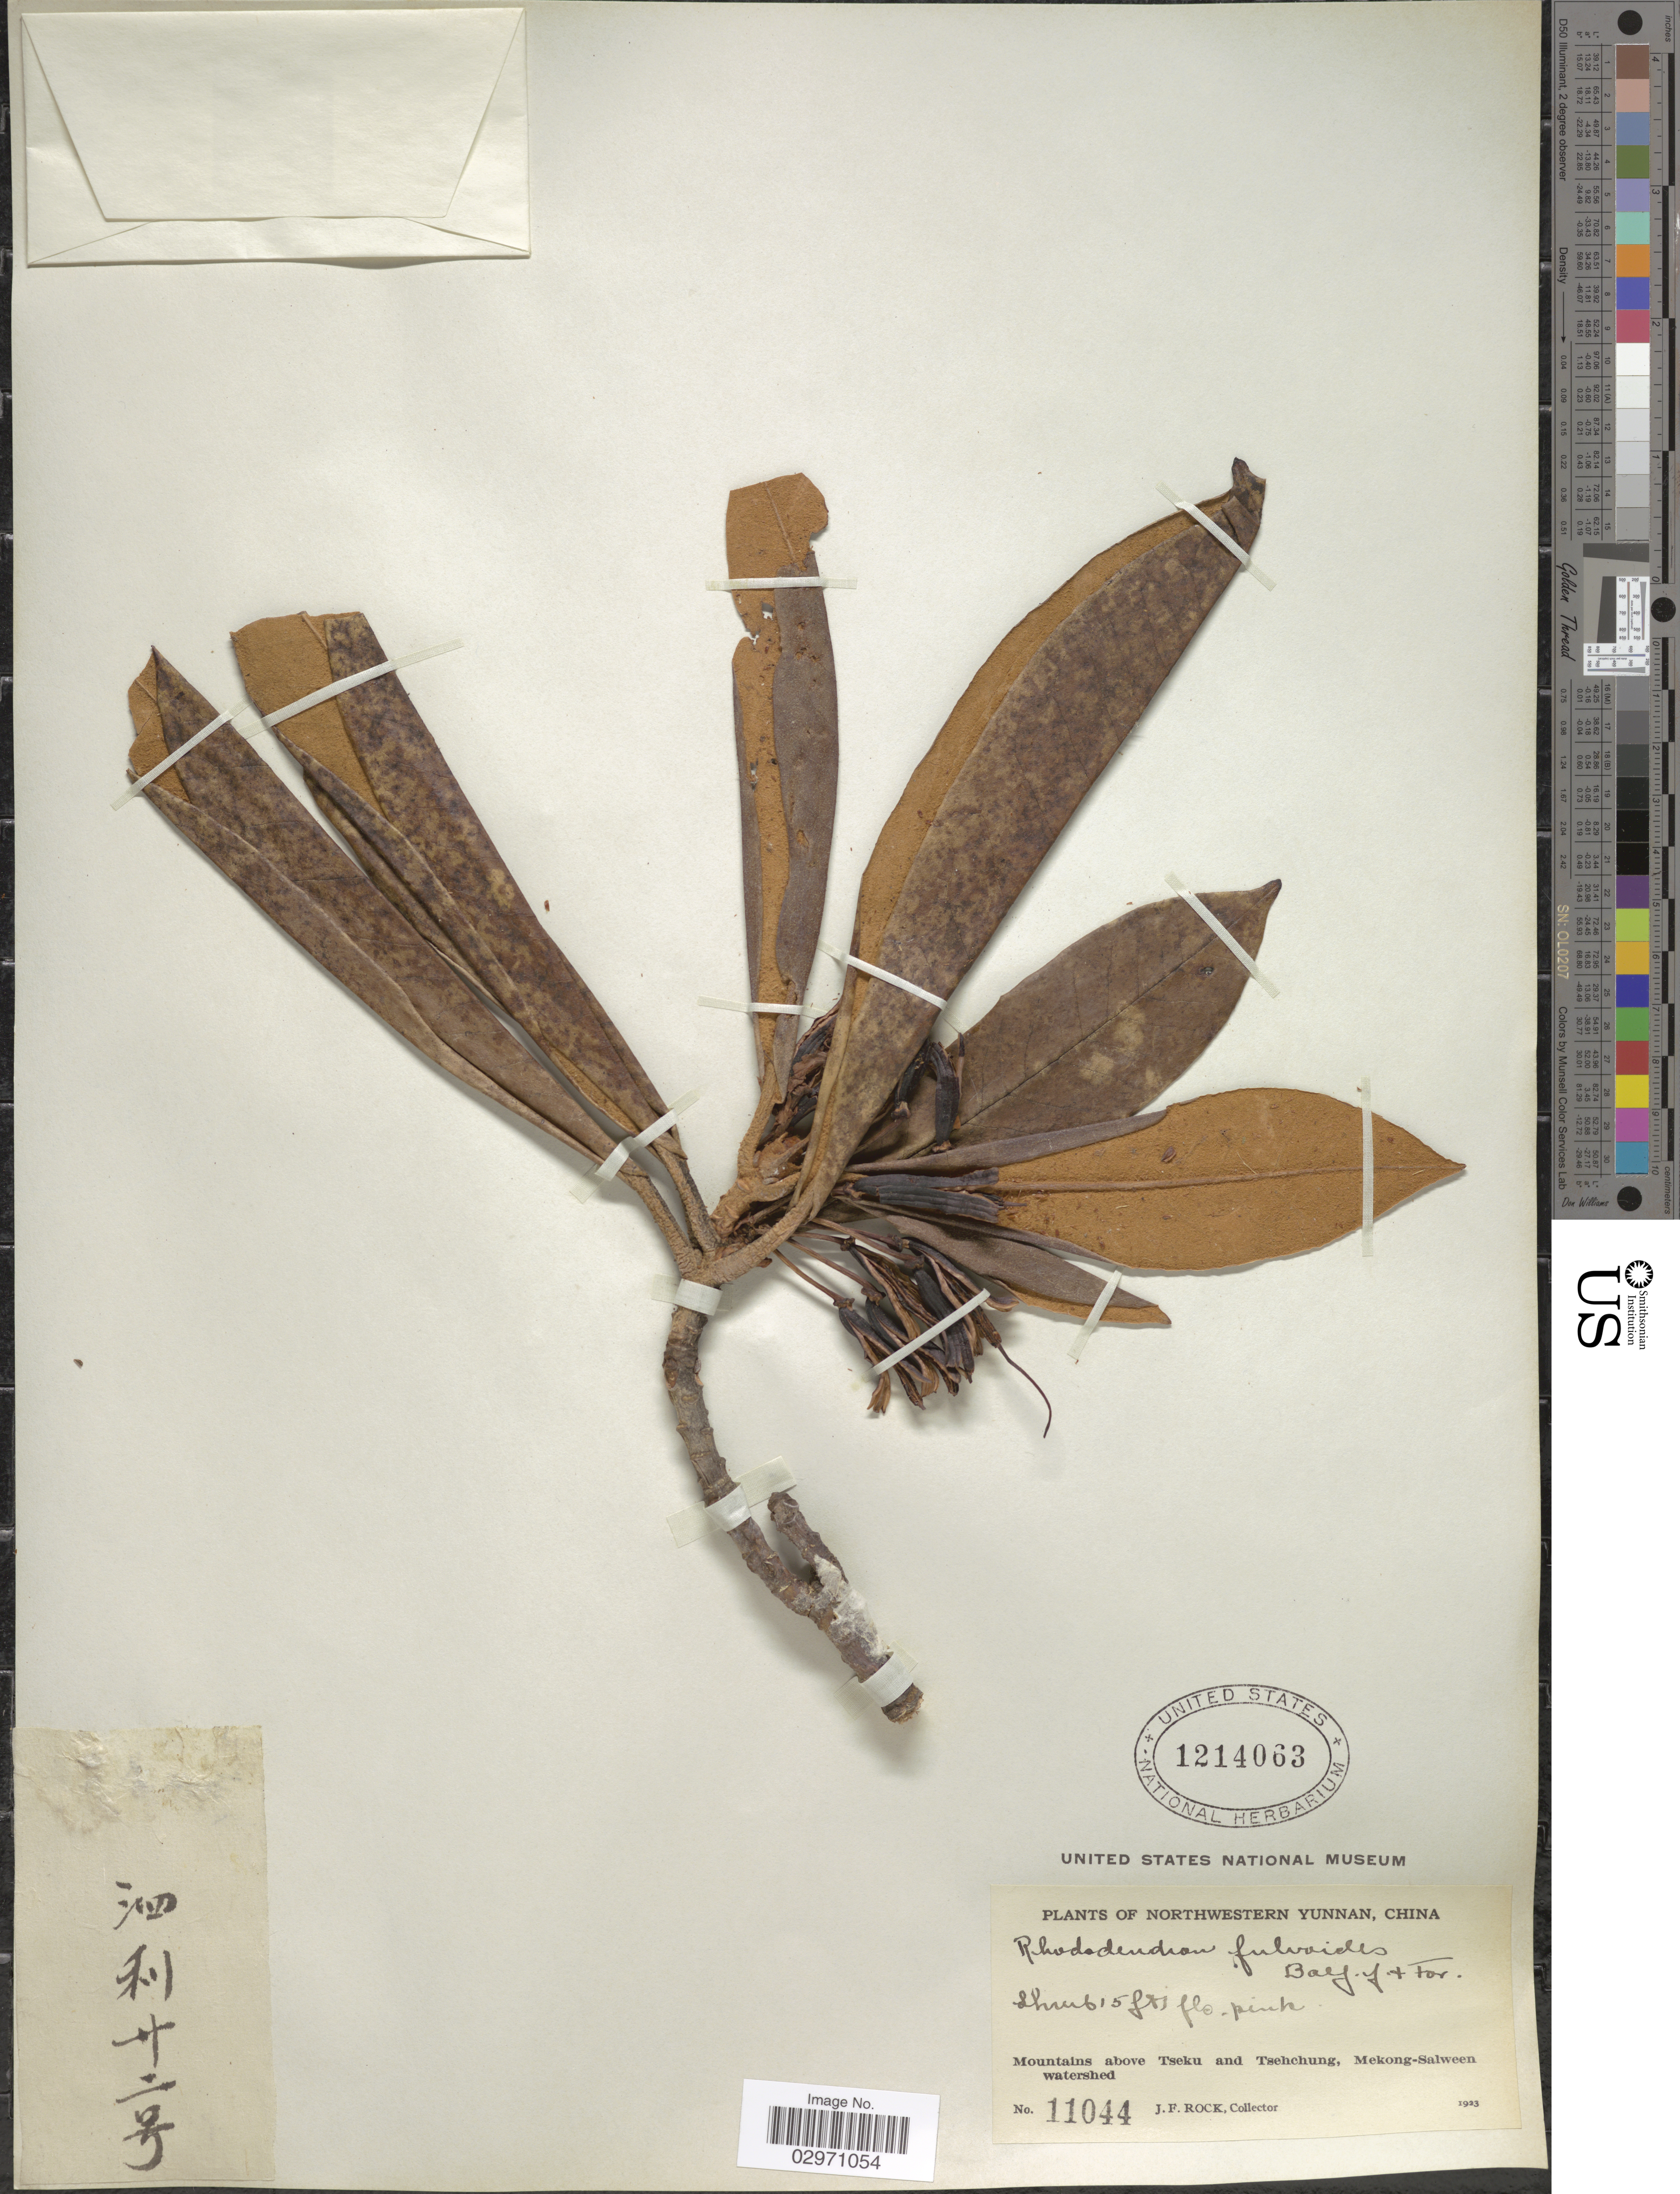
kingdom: Plantae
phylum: Tracheophyta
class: Magnoliopsida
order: Ericales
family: Ericaceae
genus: Rhododendron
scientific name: Rhododendron fulvoides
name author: Balf. f. & Forrest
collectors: J. Rock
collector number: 11044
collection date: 1923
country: China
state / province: Yunnan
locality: Northwestern Yunnan. Mountains above Tseku and Tsehchung, Mekong-Salween watershed.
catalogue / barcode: US 1214063